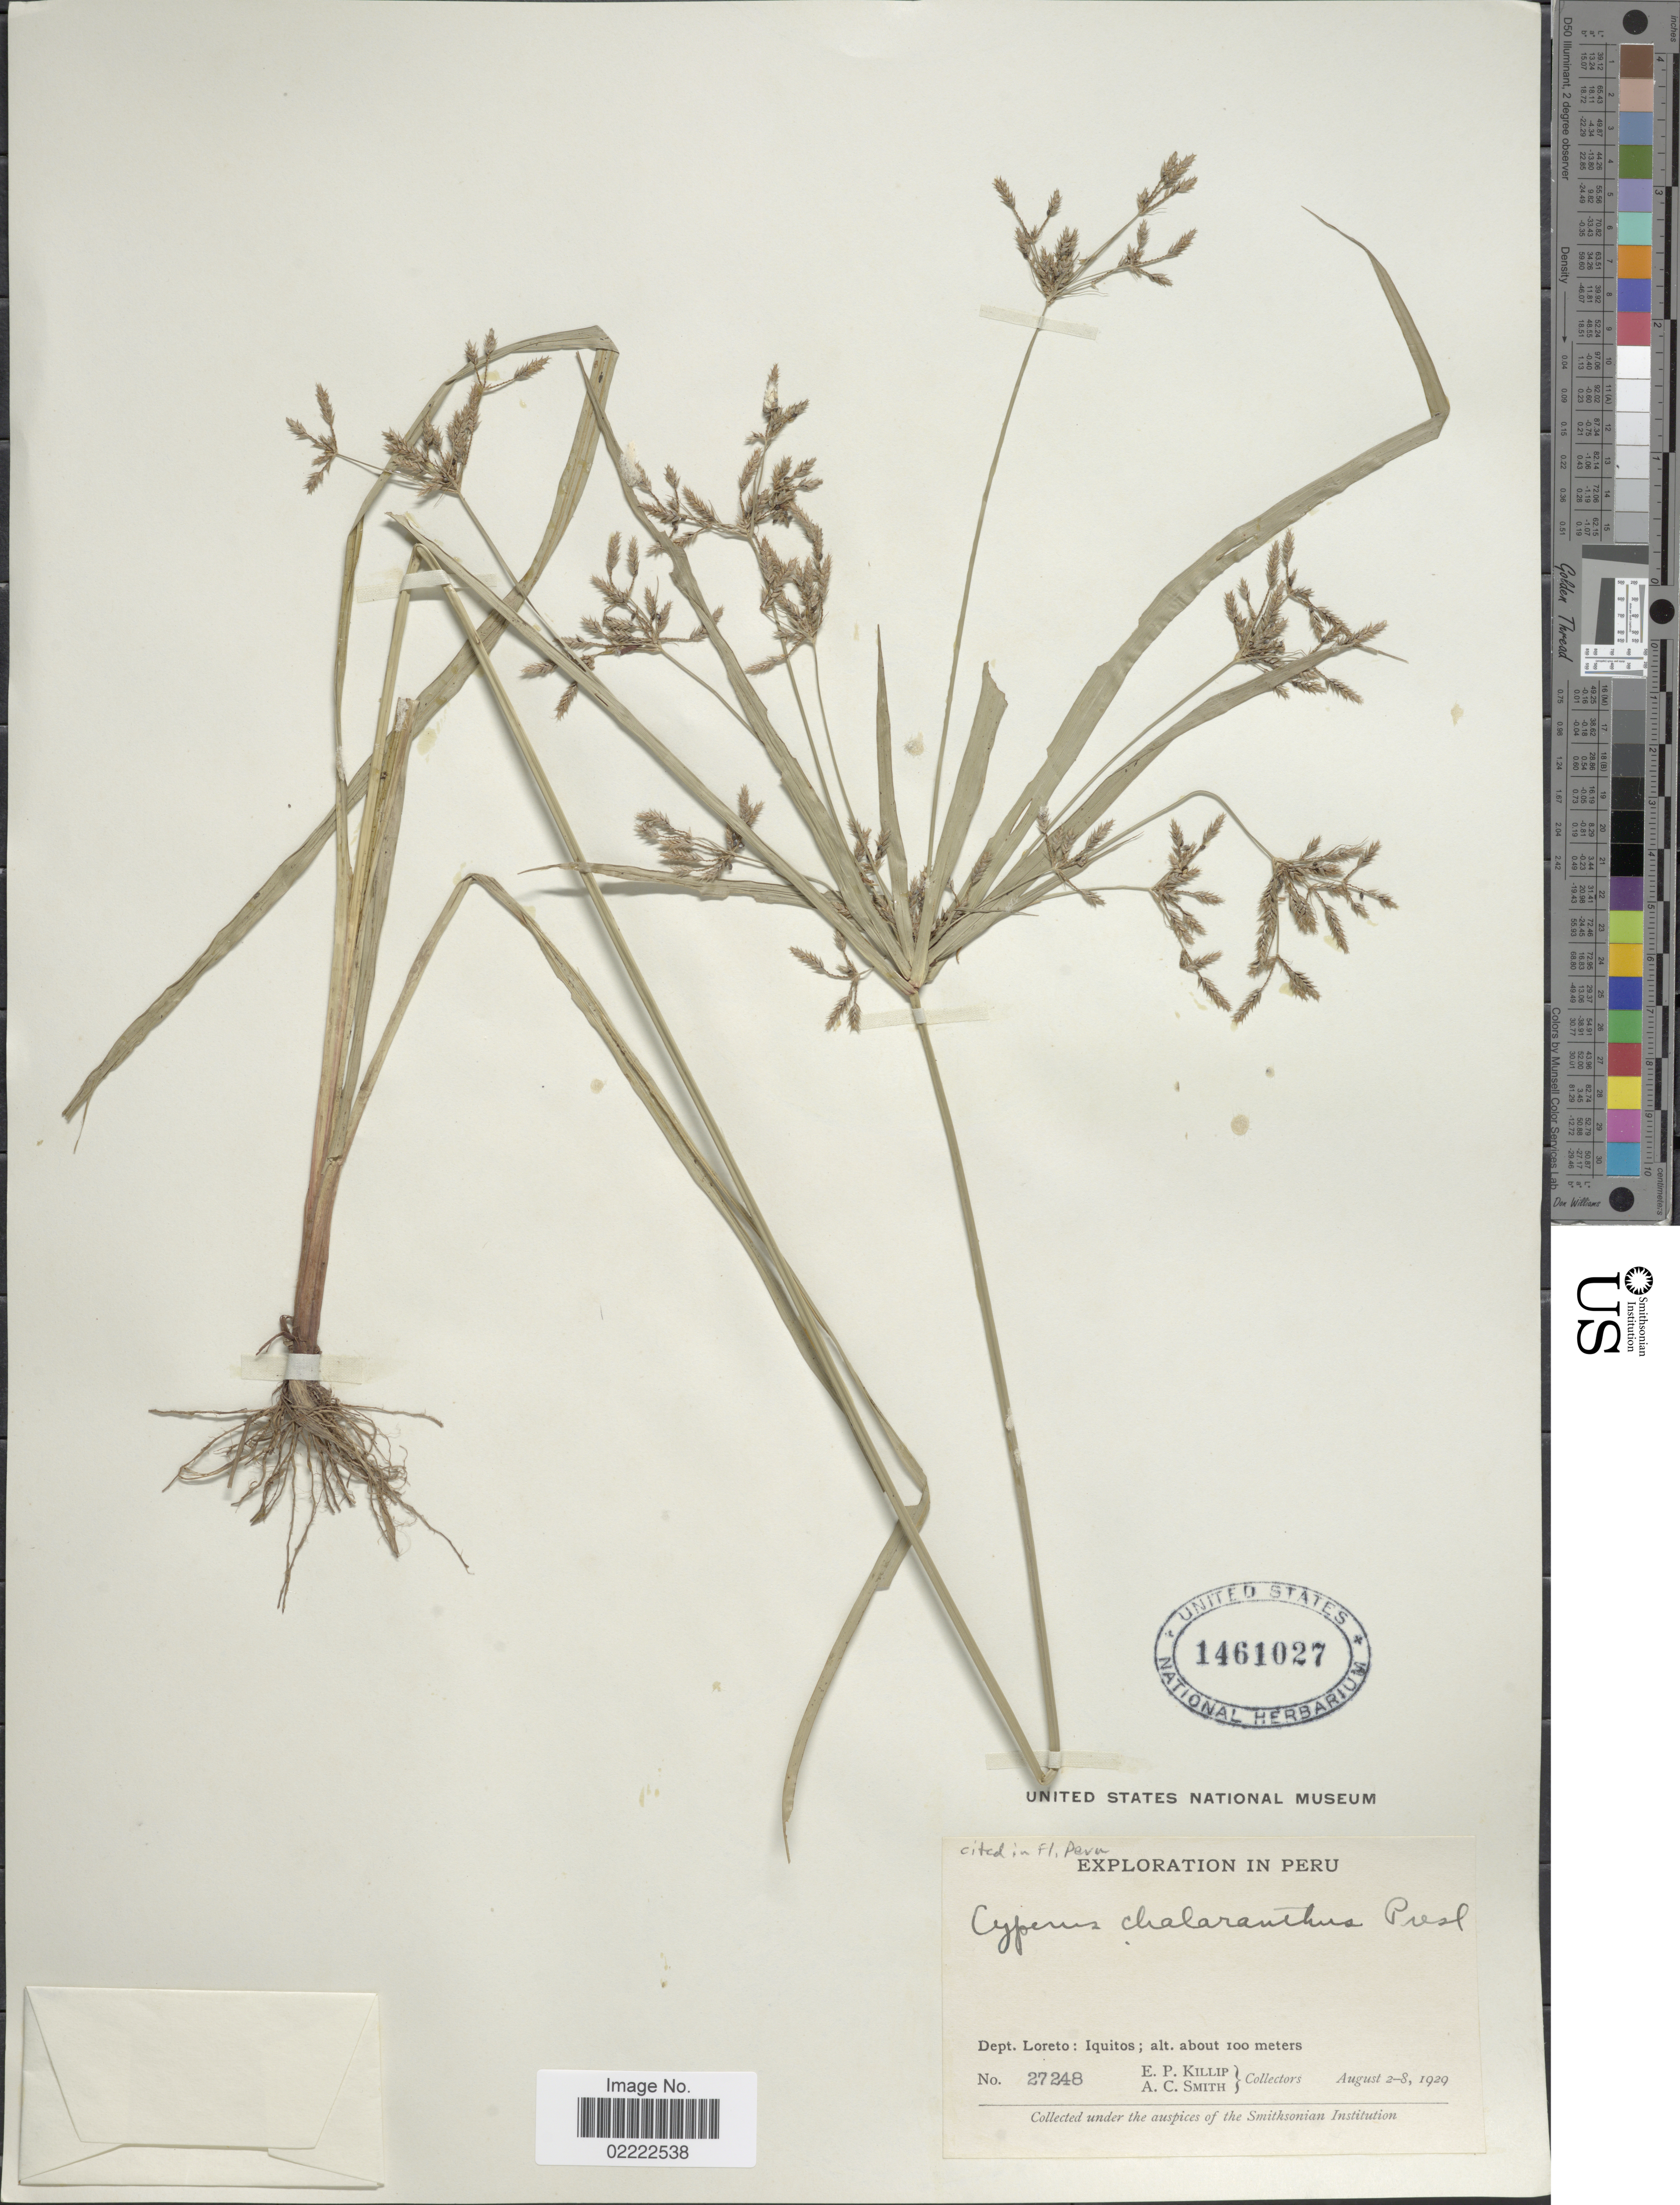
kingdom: Plantae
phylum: Tracheophyta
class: Liliopsida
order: Poales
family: Cyperaceae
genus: Cyperus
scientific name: Cyperus laxus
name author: Lam.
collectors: E. P. Killip & A. C. Smith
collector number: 27248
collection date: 1929-08-02/1929-08-08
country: Peru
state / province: Loreto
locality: Iquitos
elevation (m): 100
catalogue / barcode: US 1461027